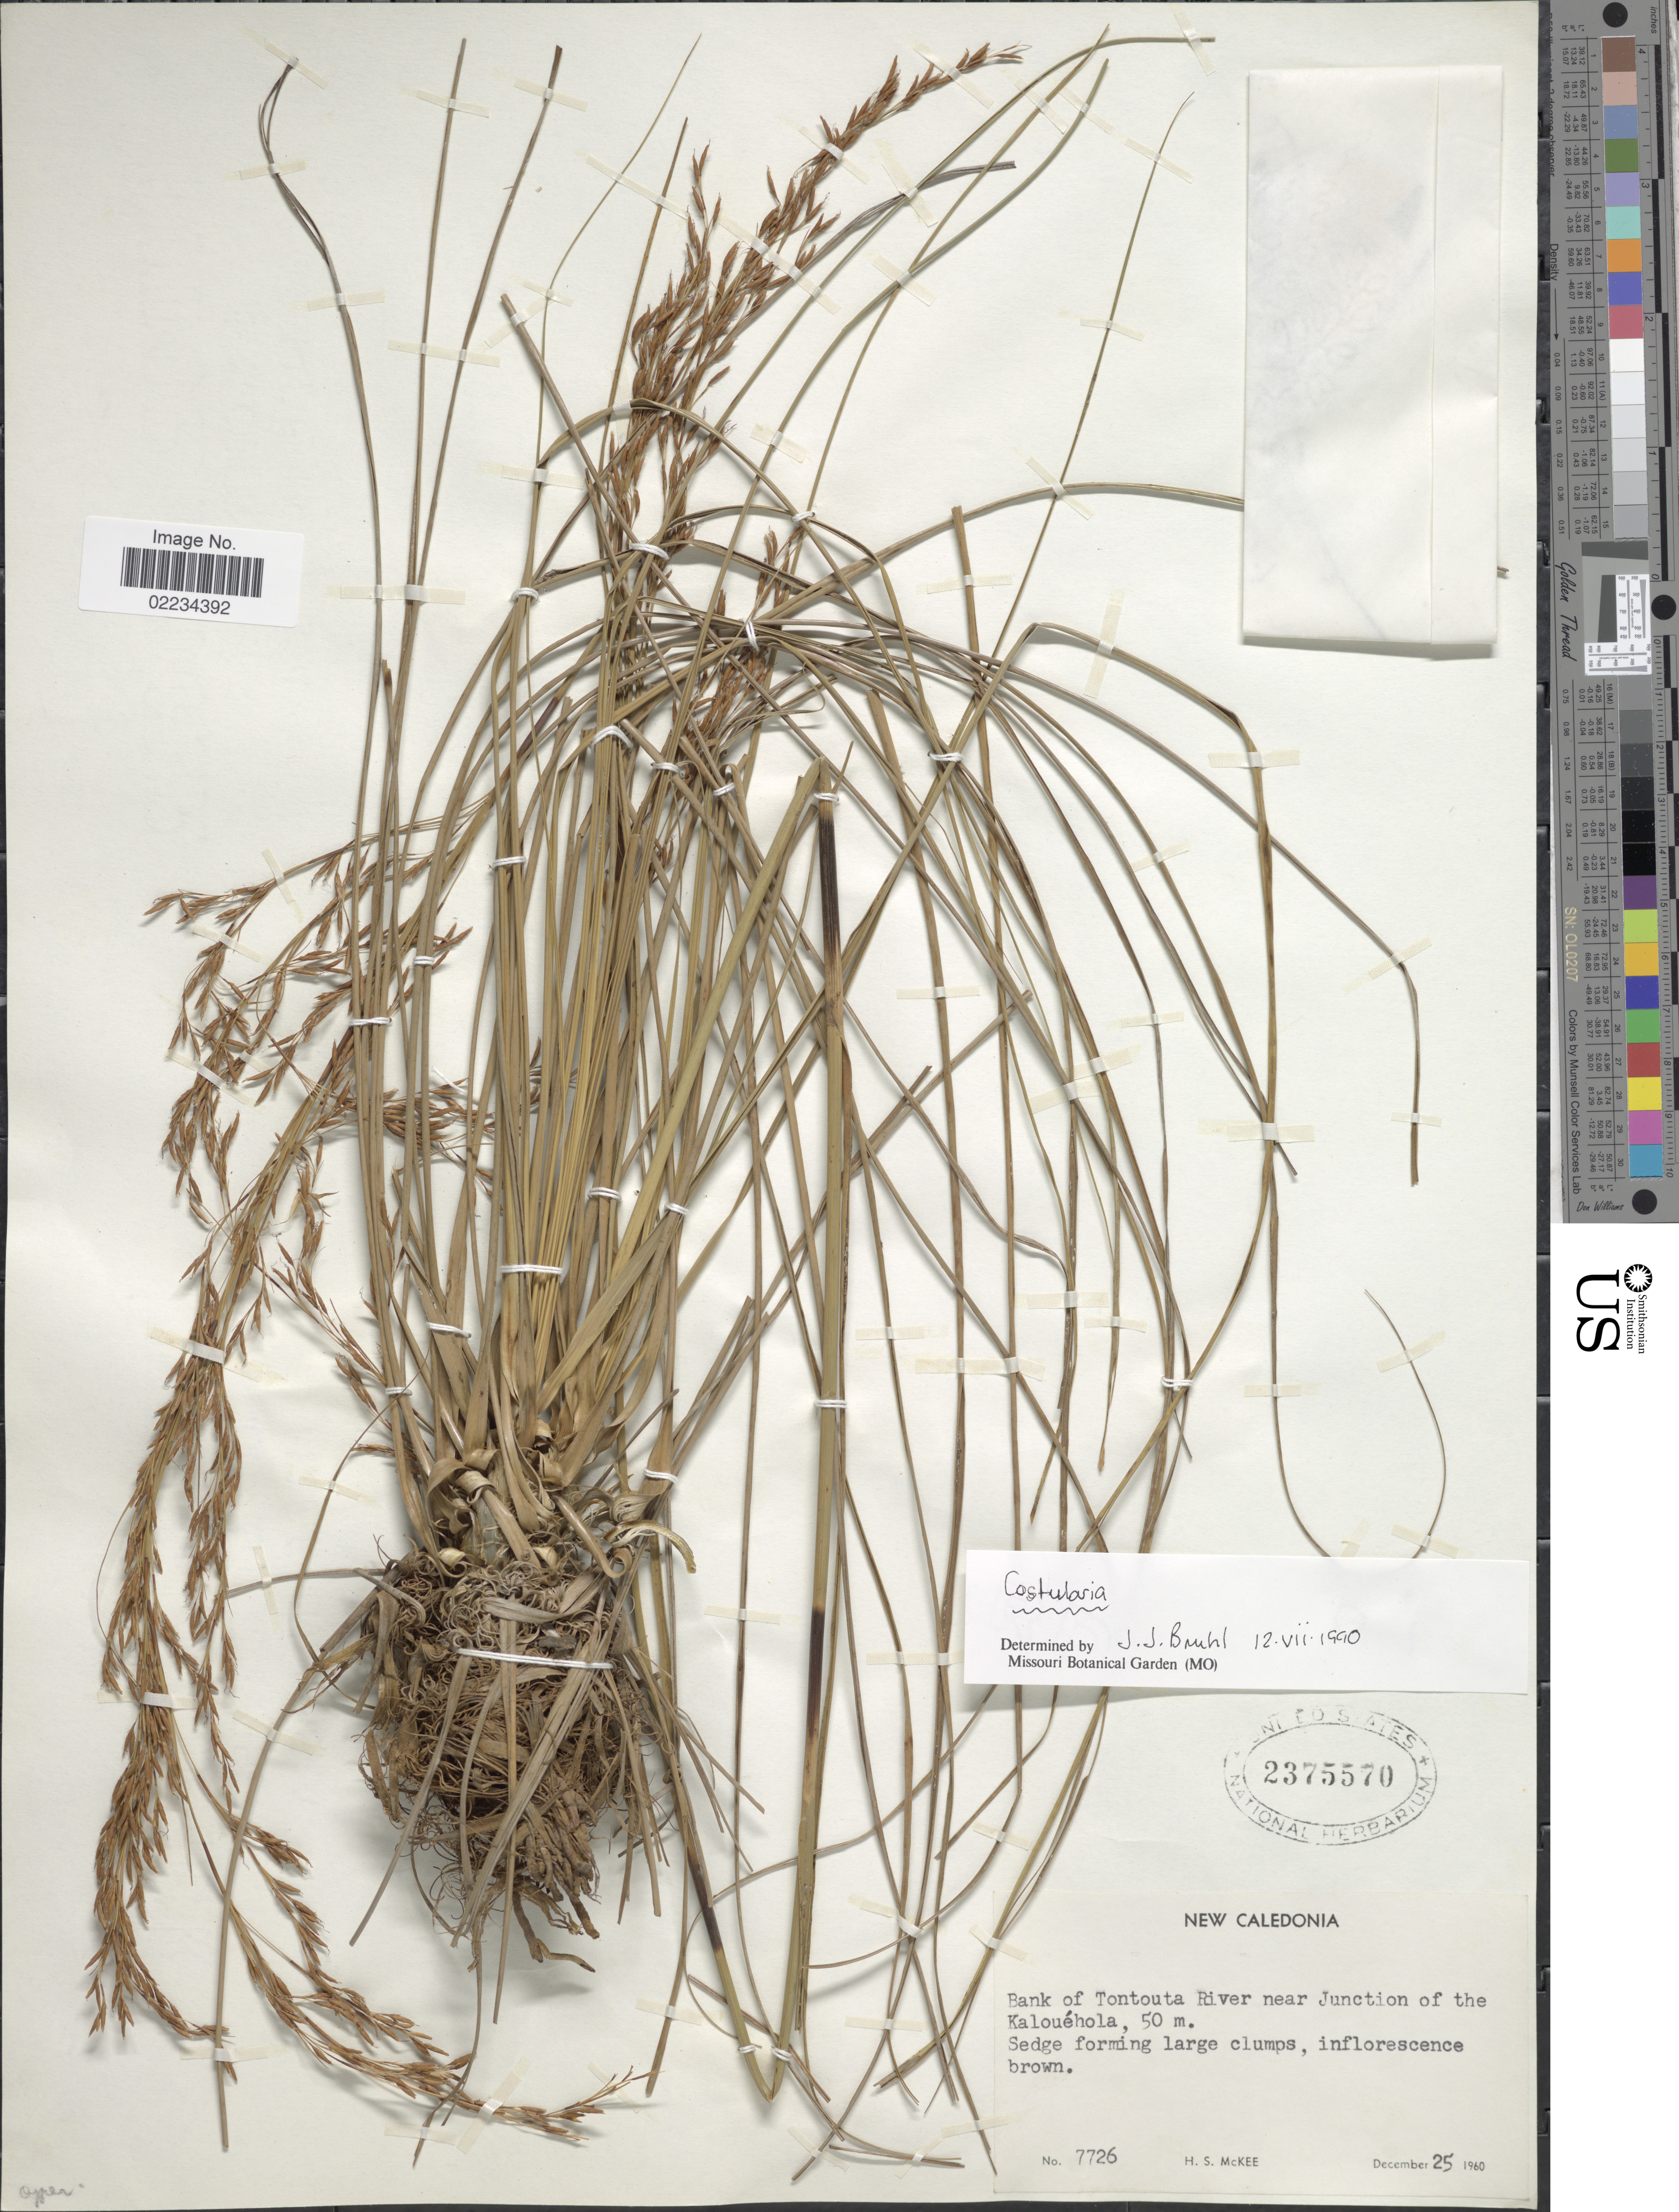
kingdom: Plantae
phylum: Tracheophyta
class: Liliopsida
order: Poales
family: Cyperaceae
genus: Tetraria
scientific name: Tetraria arundinacea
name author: (Sol. ex Vahl) T. Koyama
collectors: H. S. McKee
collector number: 7726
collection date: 1960-12-25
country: New Caledonia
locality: Bank of Tontouta River near Junction of the Kalouéhola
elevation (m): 50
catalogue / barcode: US 2375570